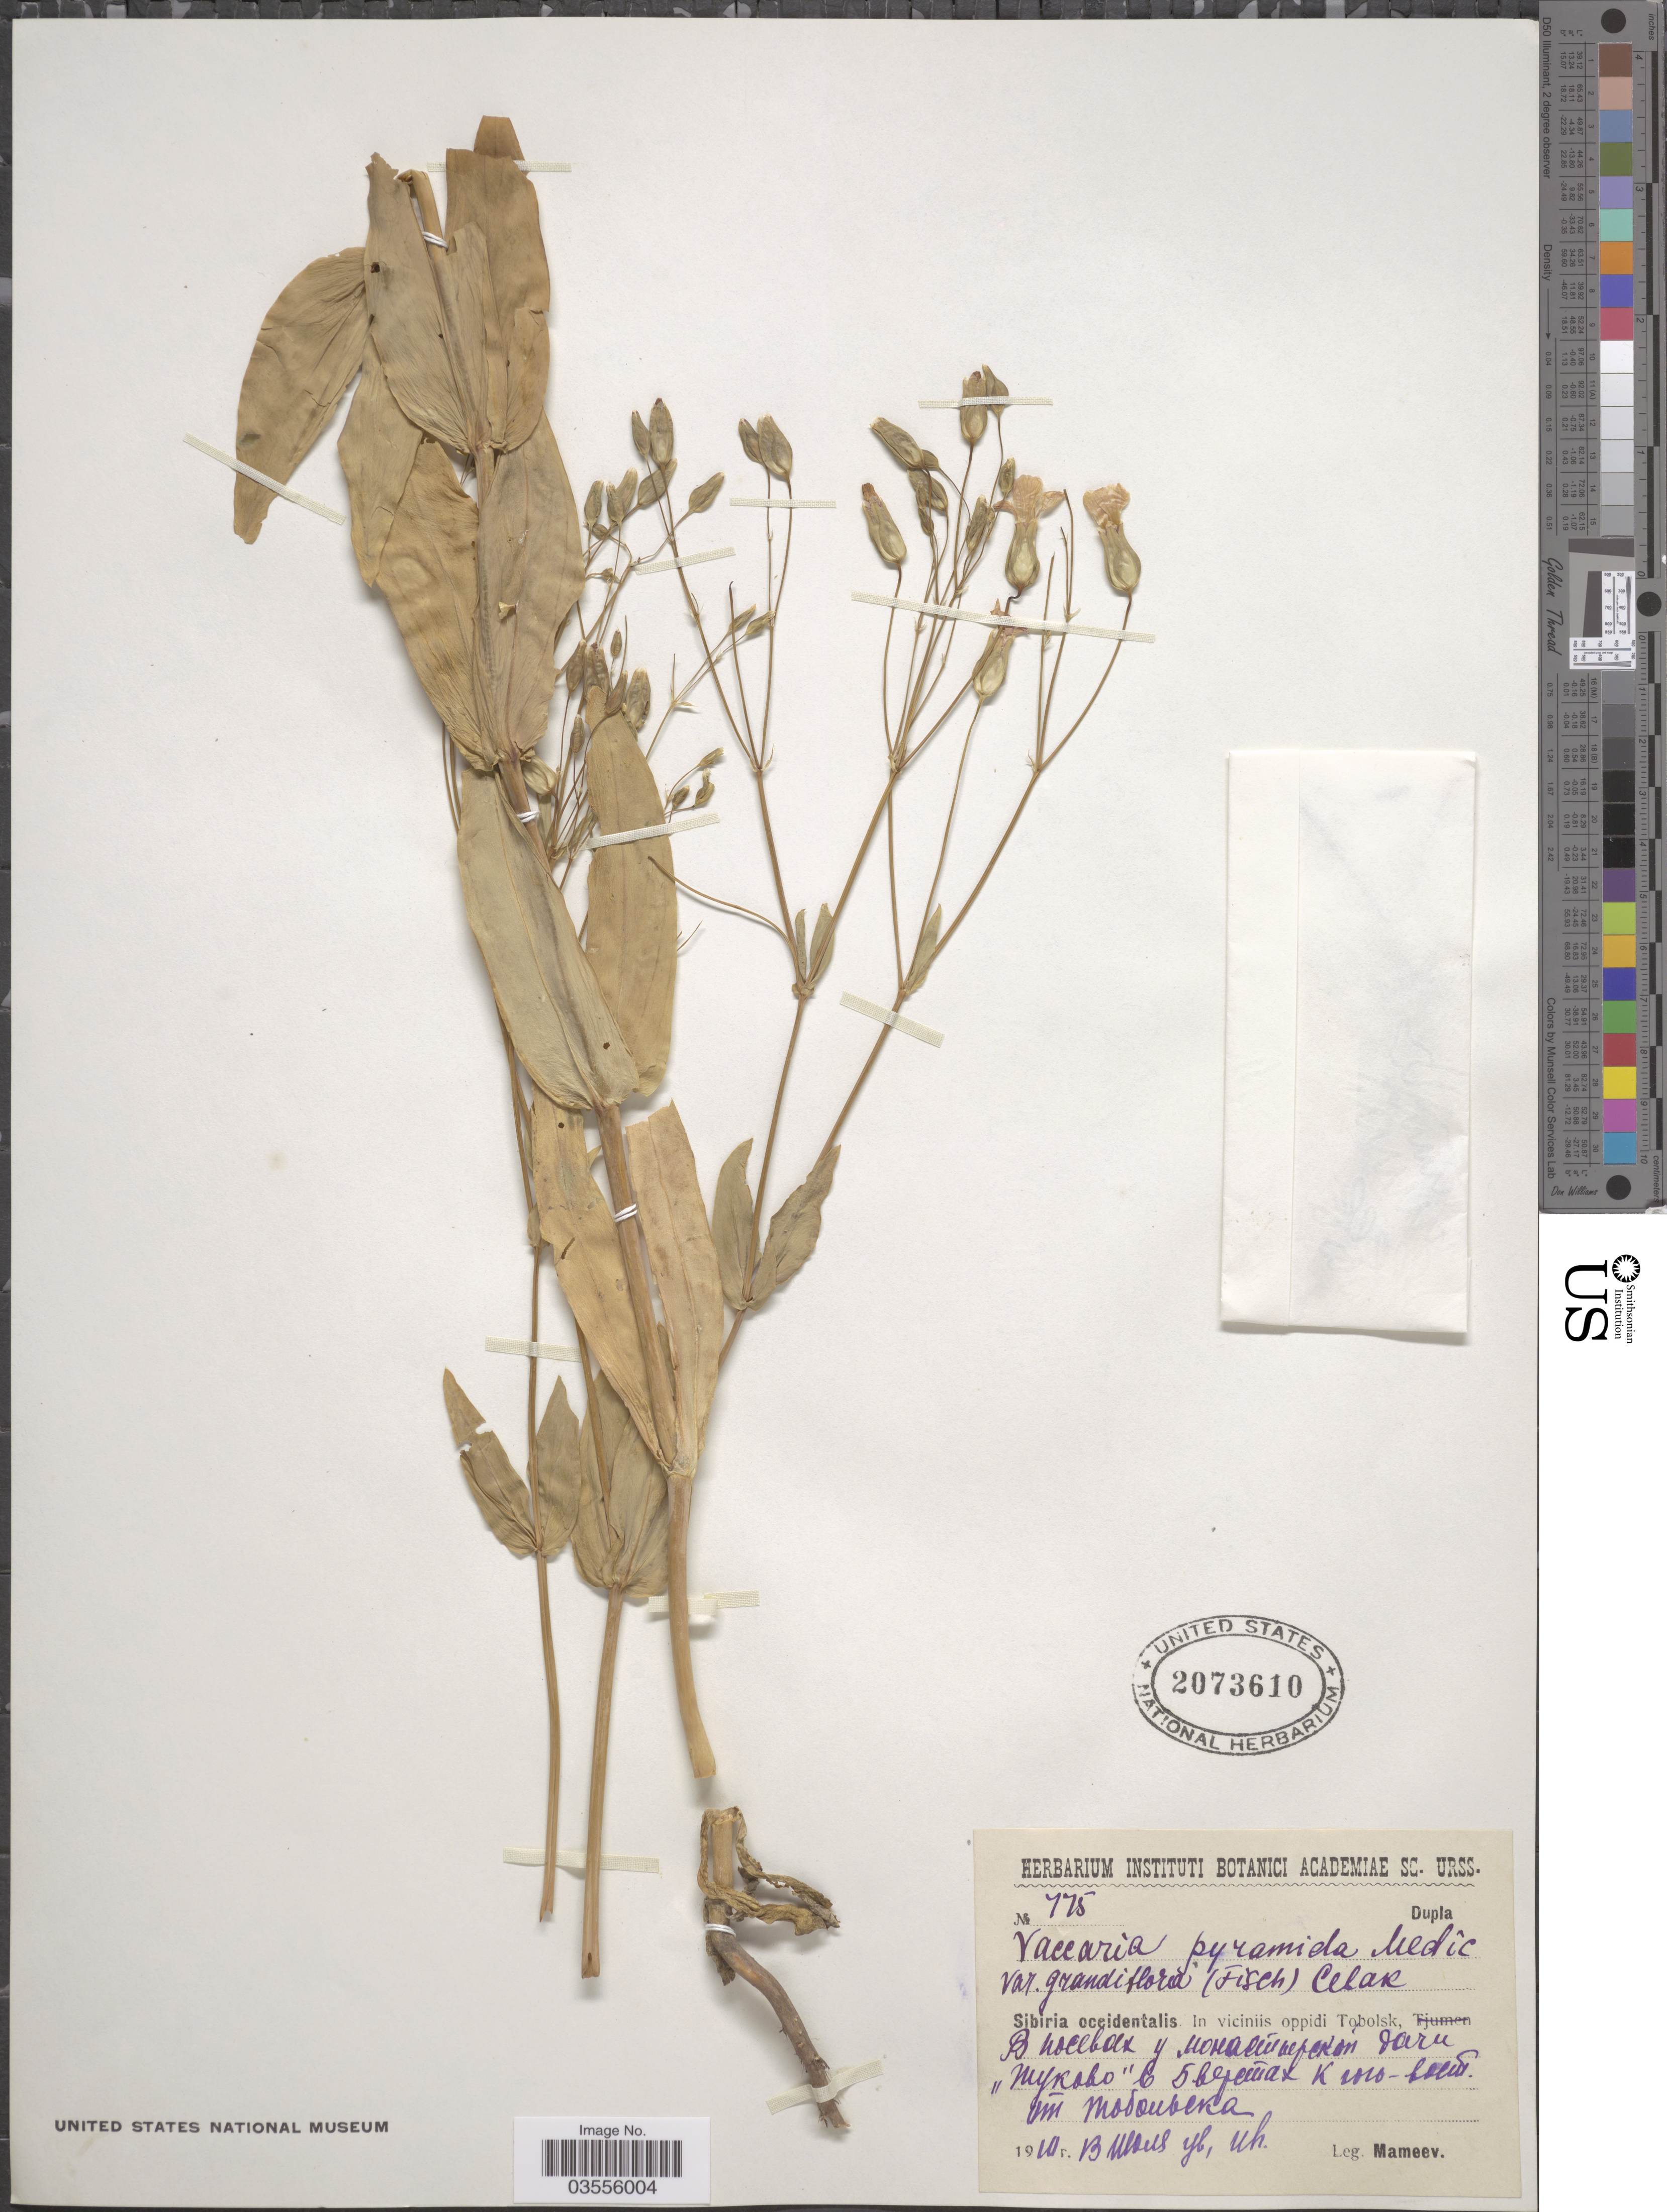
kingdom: Plantae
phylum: Tracheophyta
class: Magnoliopsida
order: Caryophyllales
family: Caryophyllaceae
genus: Gypsophila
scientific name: Gypsophila vaccaria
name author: (L.) Sm.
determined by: Strong, M. T., (US), Smithsonian Institution - National Museum of Natural History (UNITED STATES)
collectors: Mameev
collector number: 775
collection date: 1910-03-13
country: Russian Federation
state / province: Tyumen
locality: Sibiria occidentalis. In viciniis oppidi Tobolsk, X.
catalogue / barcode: US 2073610